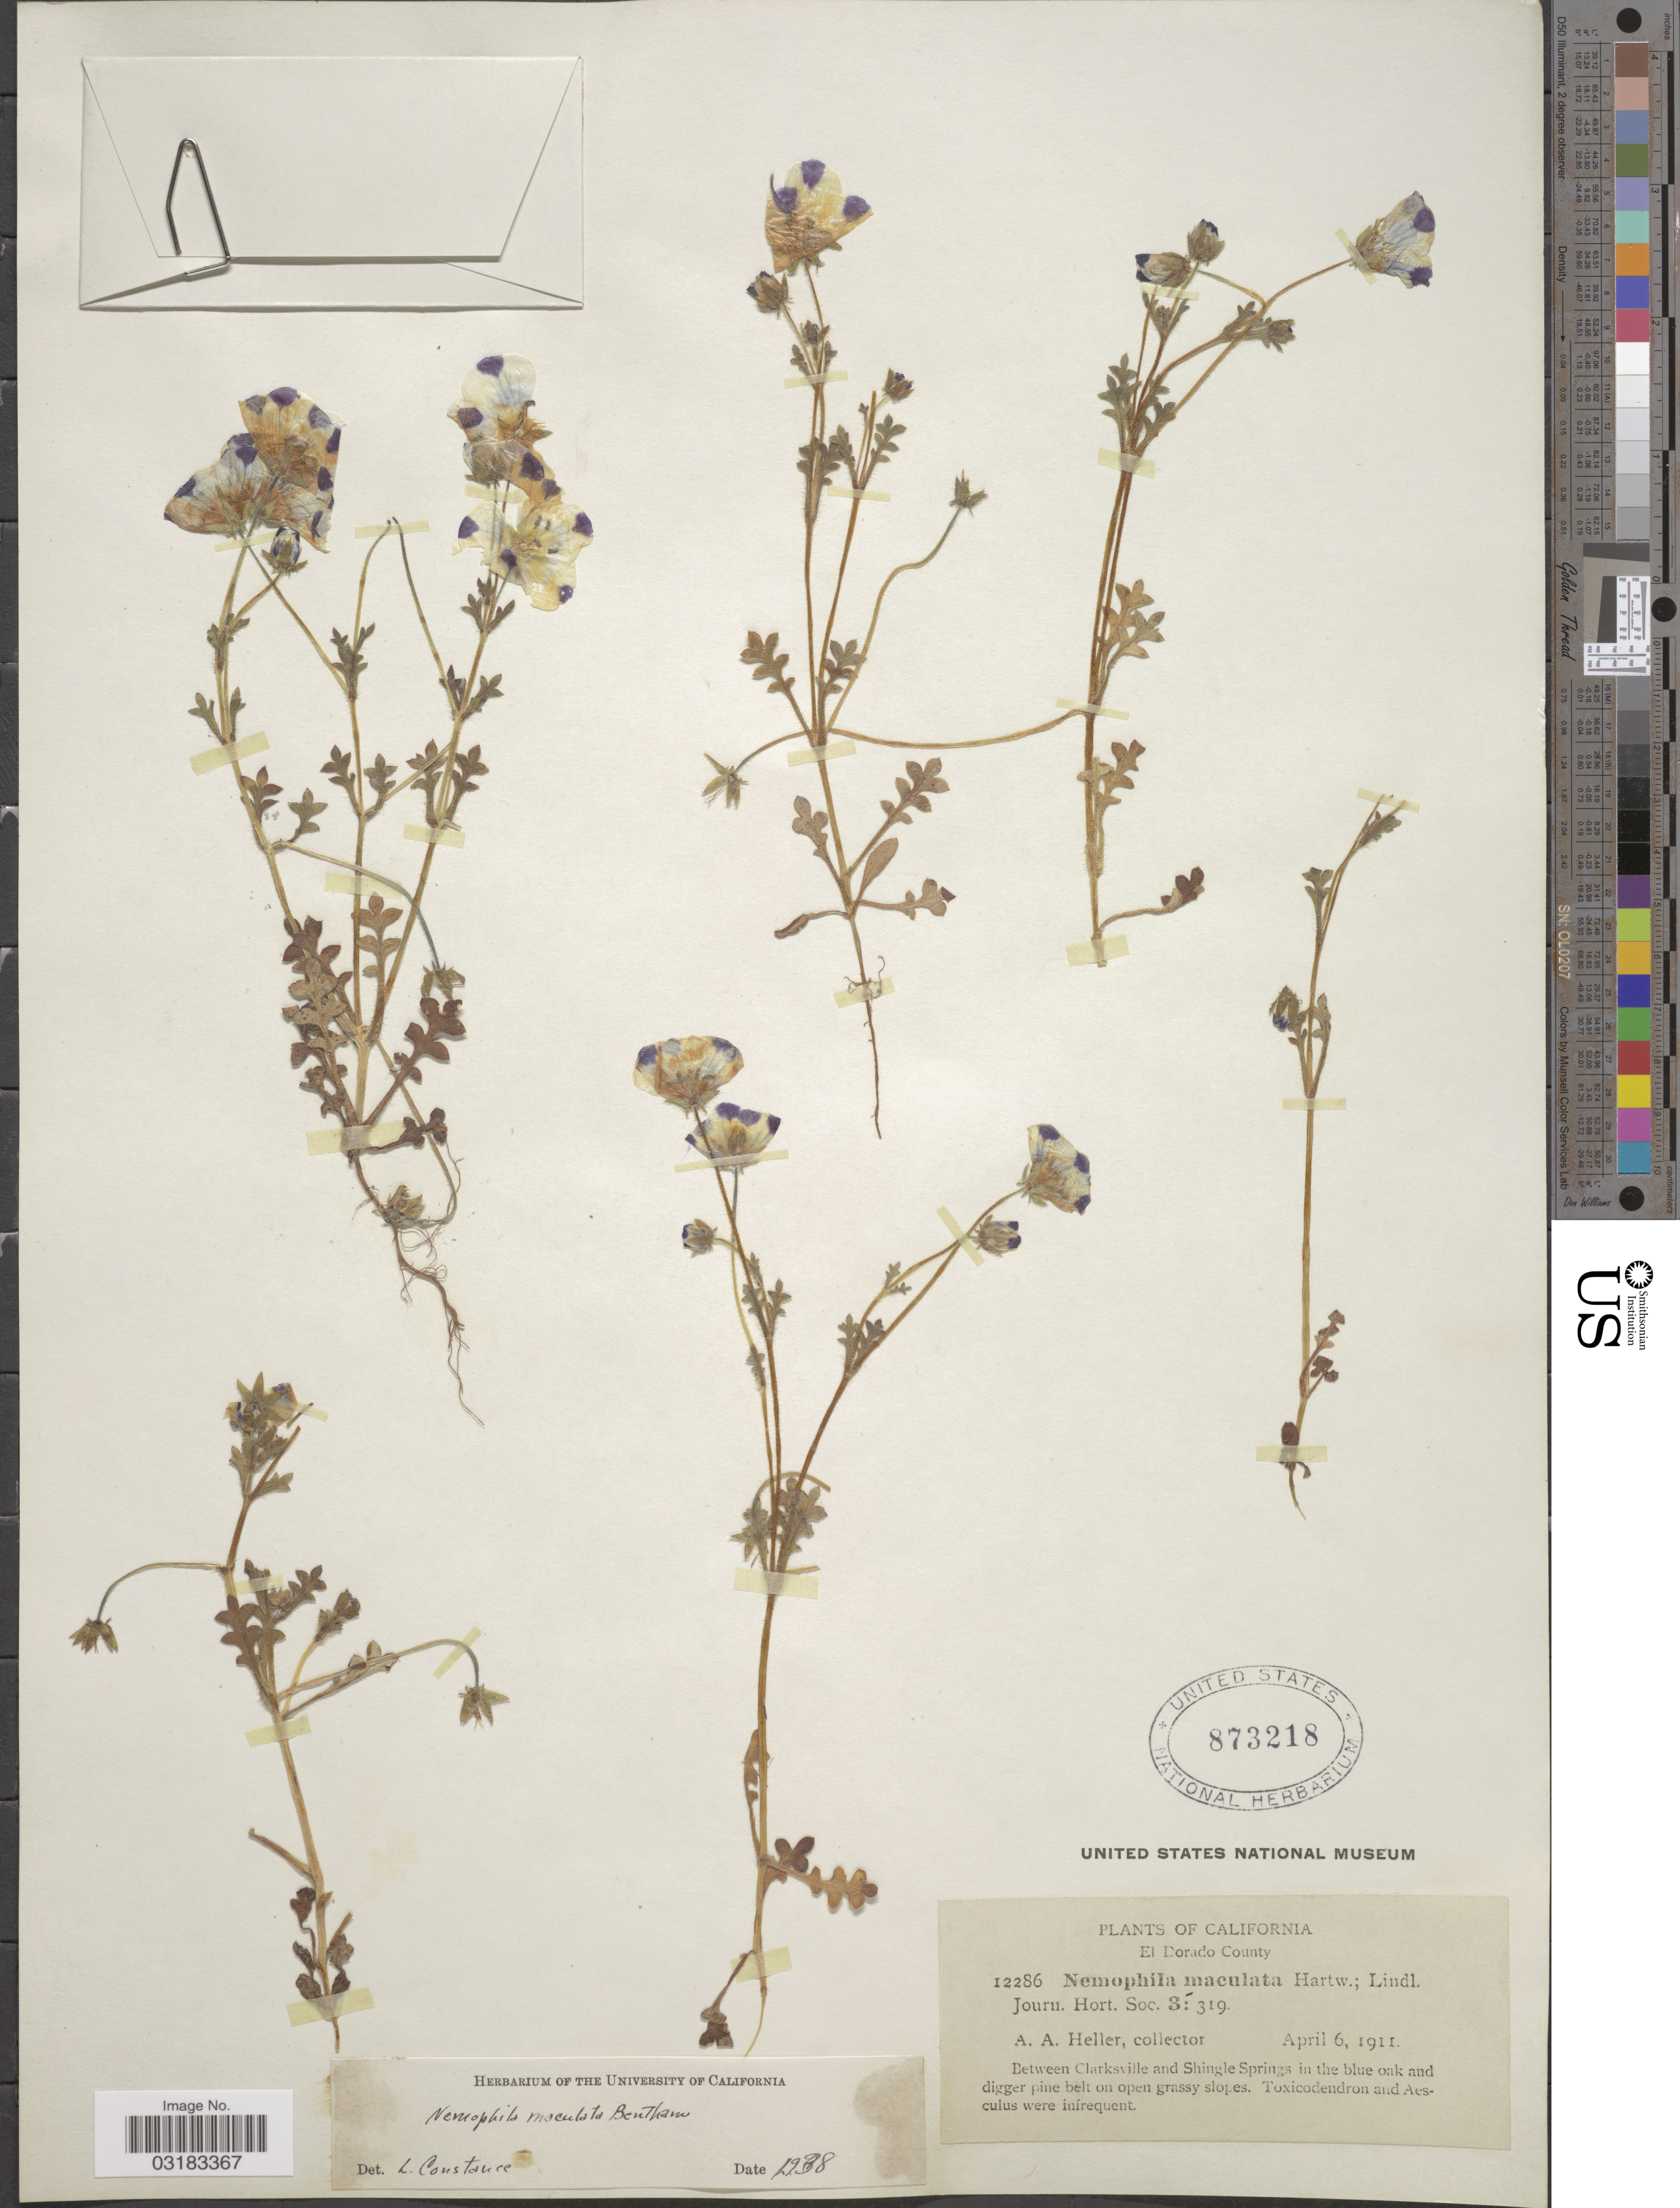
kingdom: Plantae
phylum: Tracheophyta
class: Magnoliopsida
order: Boraginales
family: Hydrophyllaceae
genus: Nemophila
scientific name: Nemophila maculata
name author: Benth. ex Lindl.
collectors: A. A. Heller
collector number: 12286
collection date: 1911-04-06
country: United States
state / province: California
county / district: El Dorado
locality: El Dorado County. Between Clarksville and Shingle Springs.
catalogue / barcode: US 873218